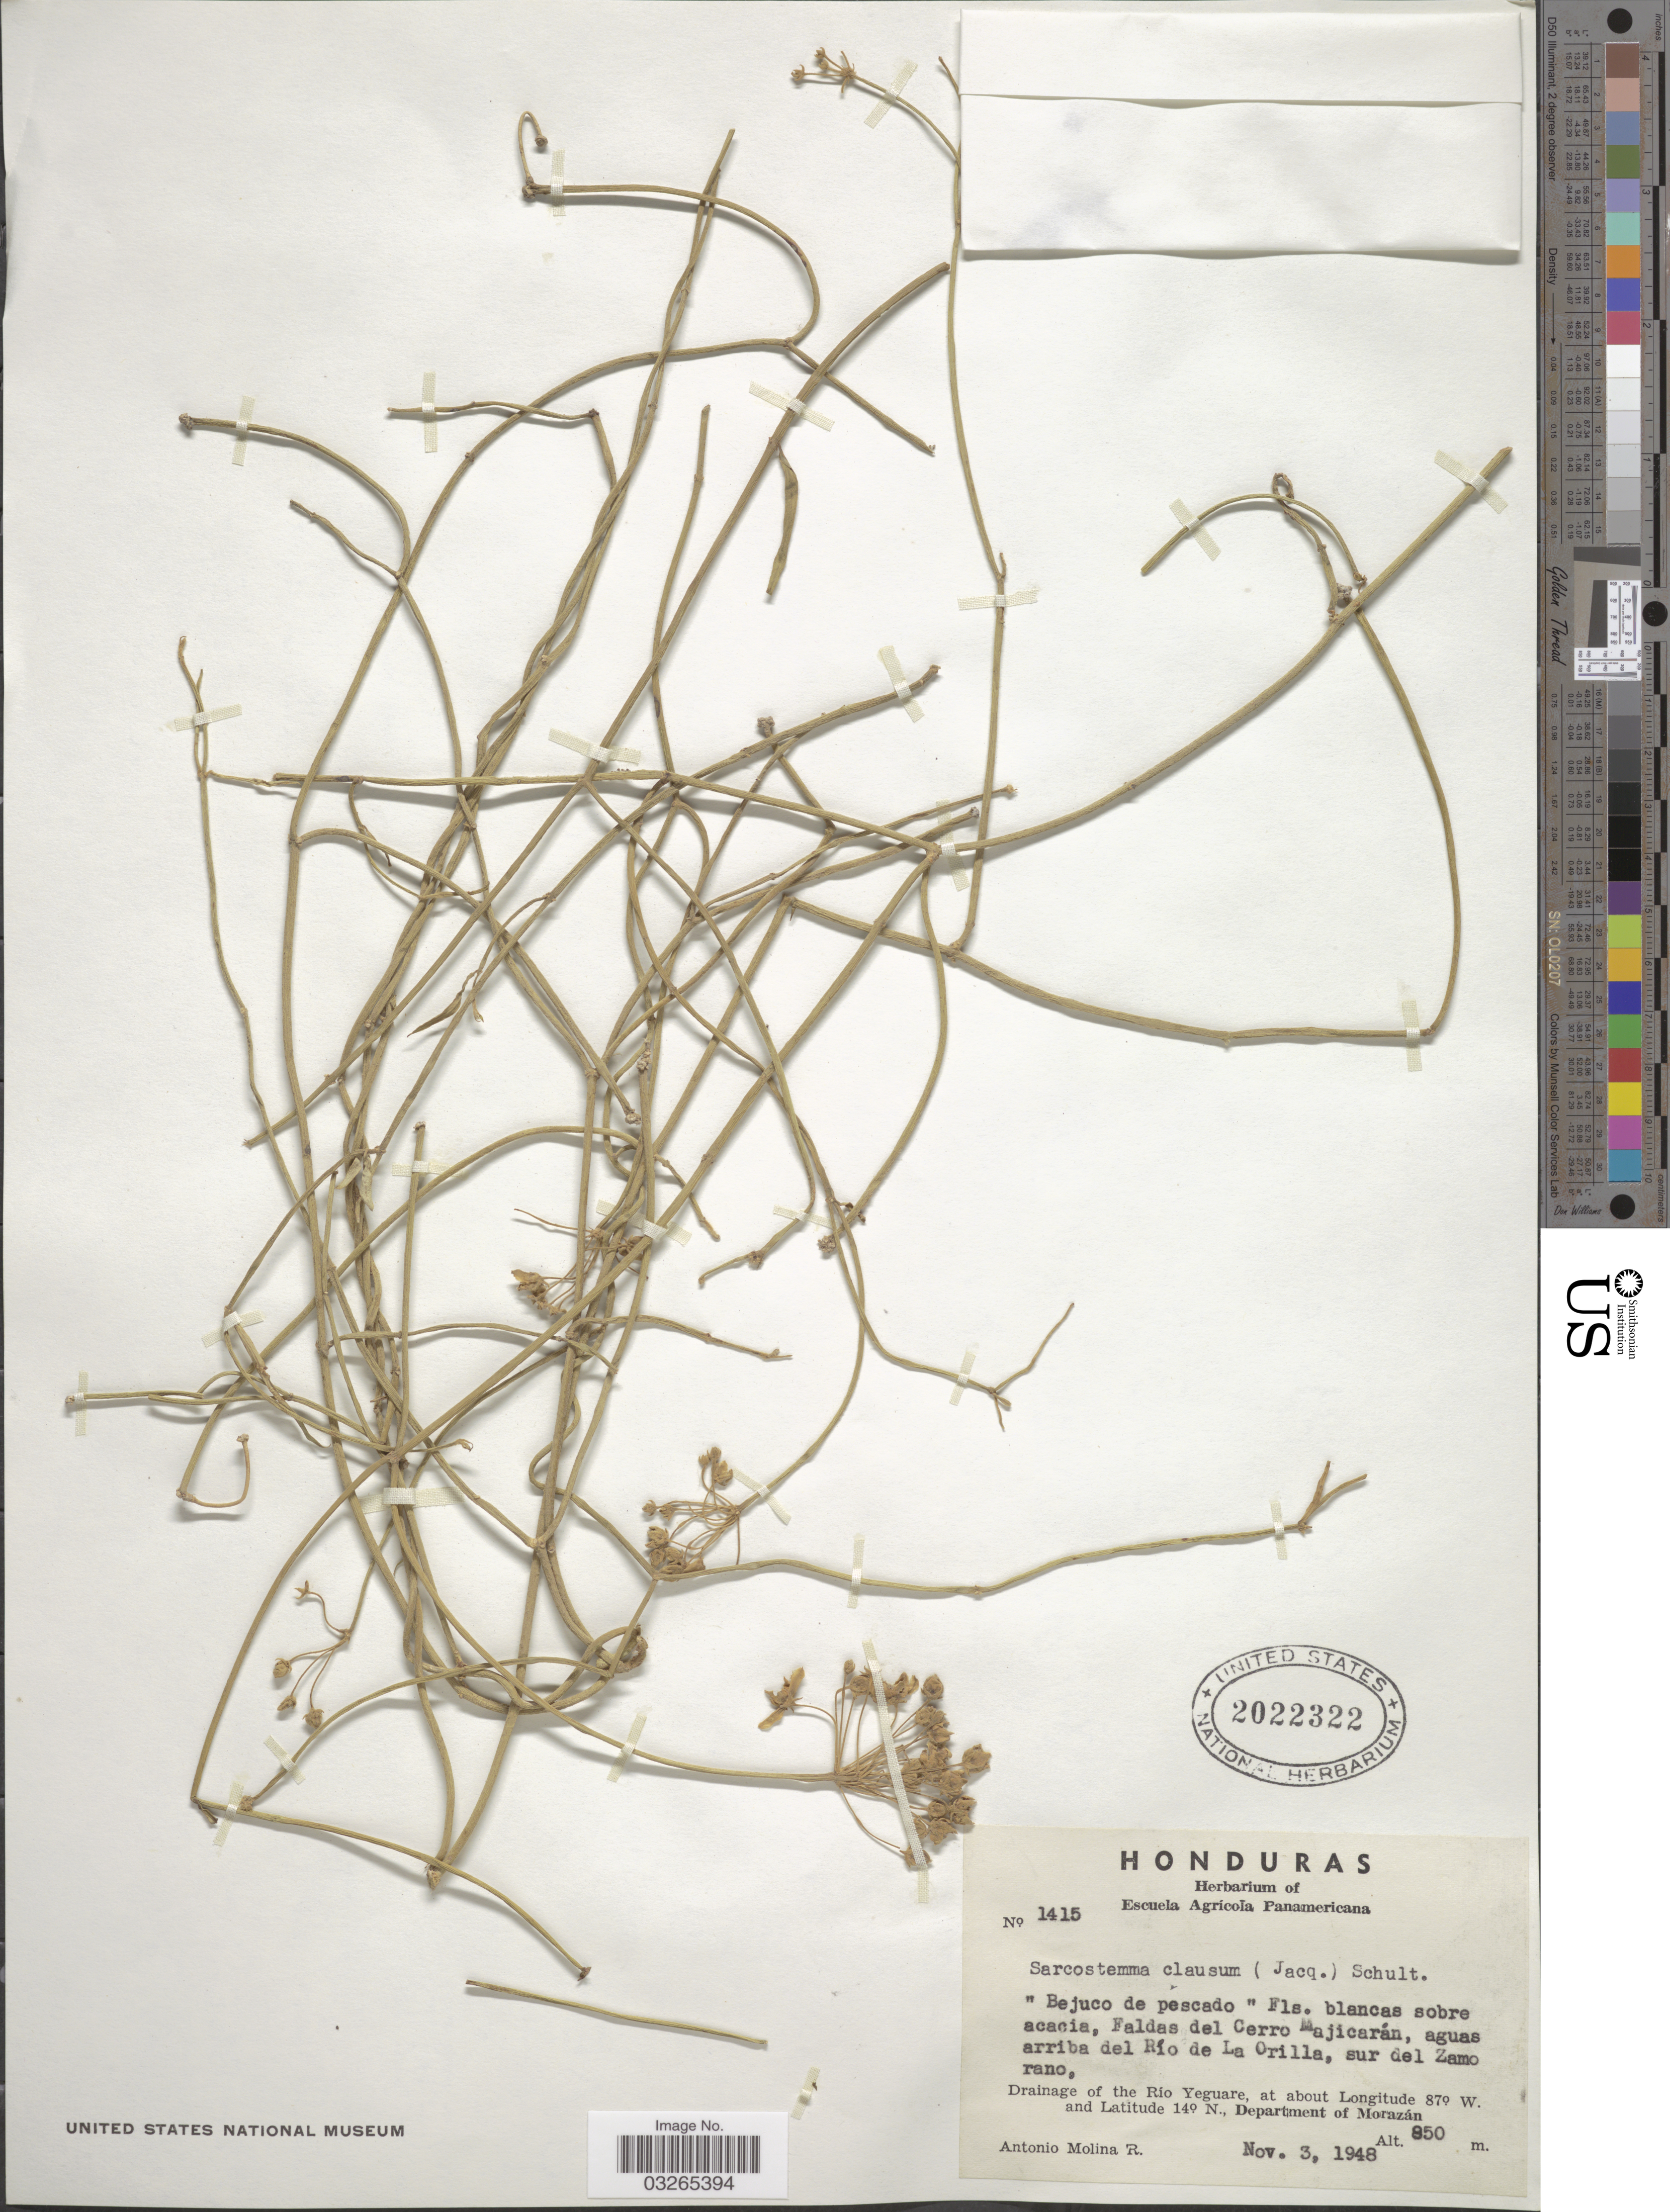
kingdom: Plantae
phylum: Tracheophyta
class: Magnoliopsida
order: Gentianales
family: Apocynaceae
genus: Sarcostemma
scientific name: Sarcostemma clausum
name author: (Jacq.) Schult.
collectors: A. Molina R.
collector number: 1415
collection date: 1948-11-03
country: Honduras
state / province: Fco. Morazán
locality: Faldas del Cerro Majicarán, aguas arriba del Río de La Orilla, sur del Zamorano. Drainage of the Río Yeguare. Department of Morazán.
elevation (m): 850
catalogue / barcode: US 2022322